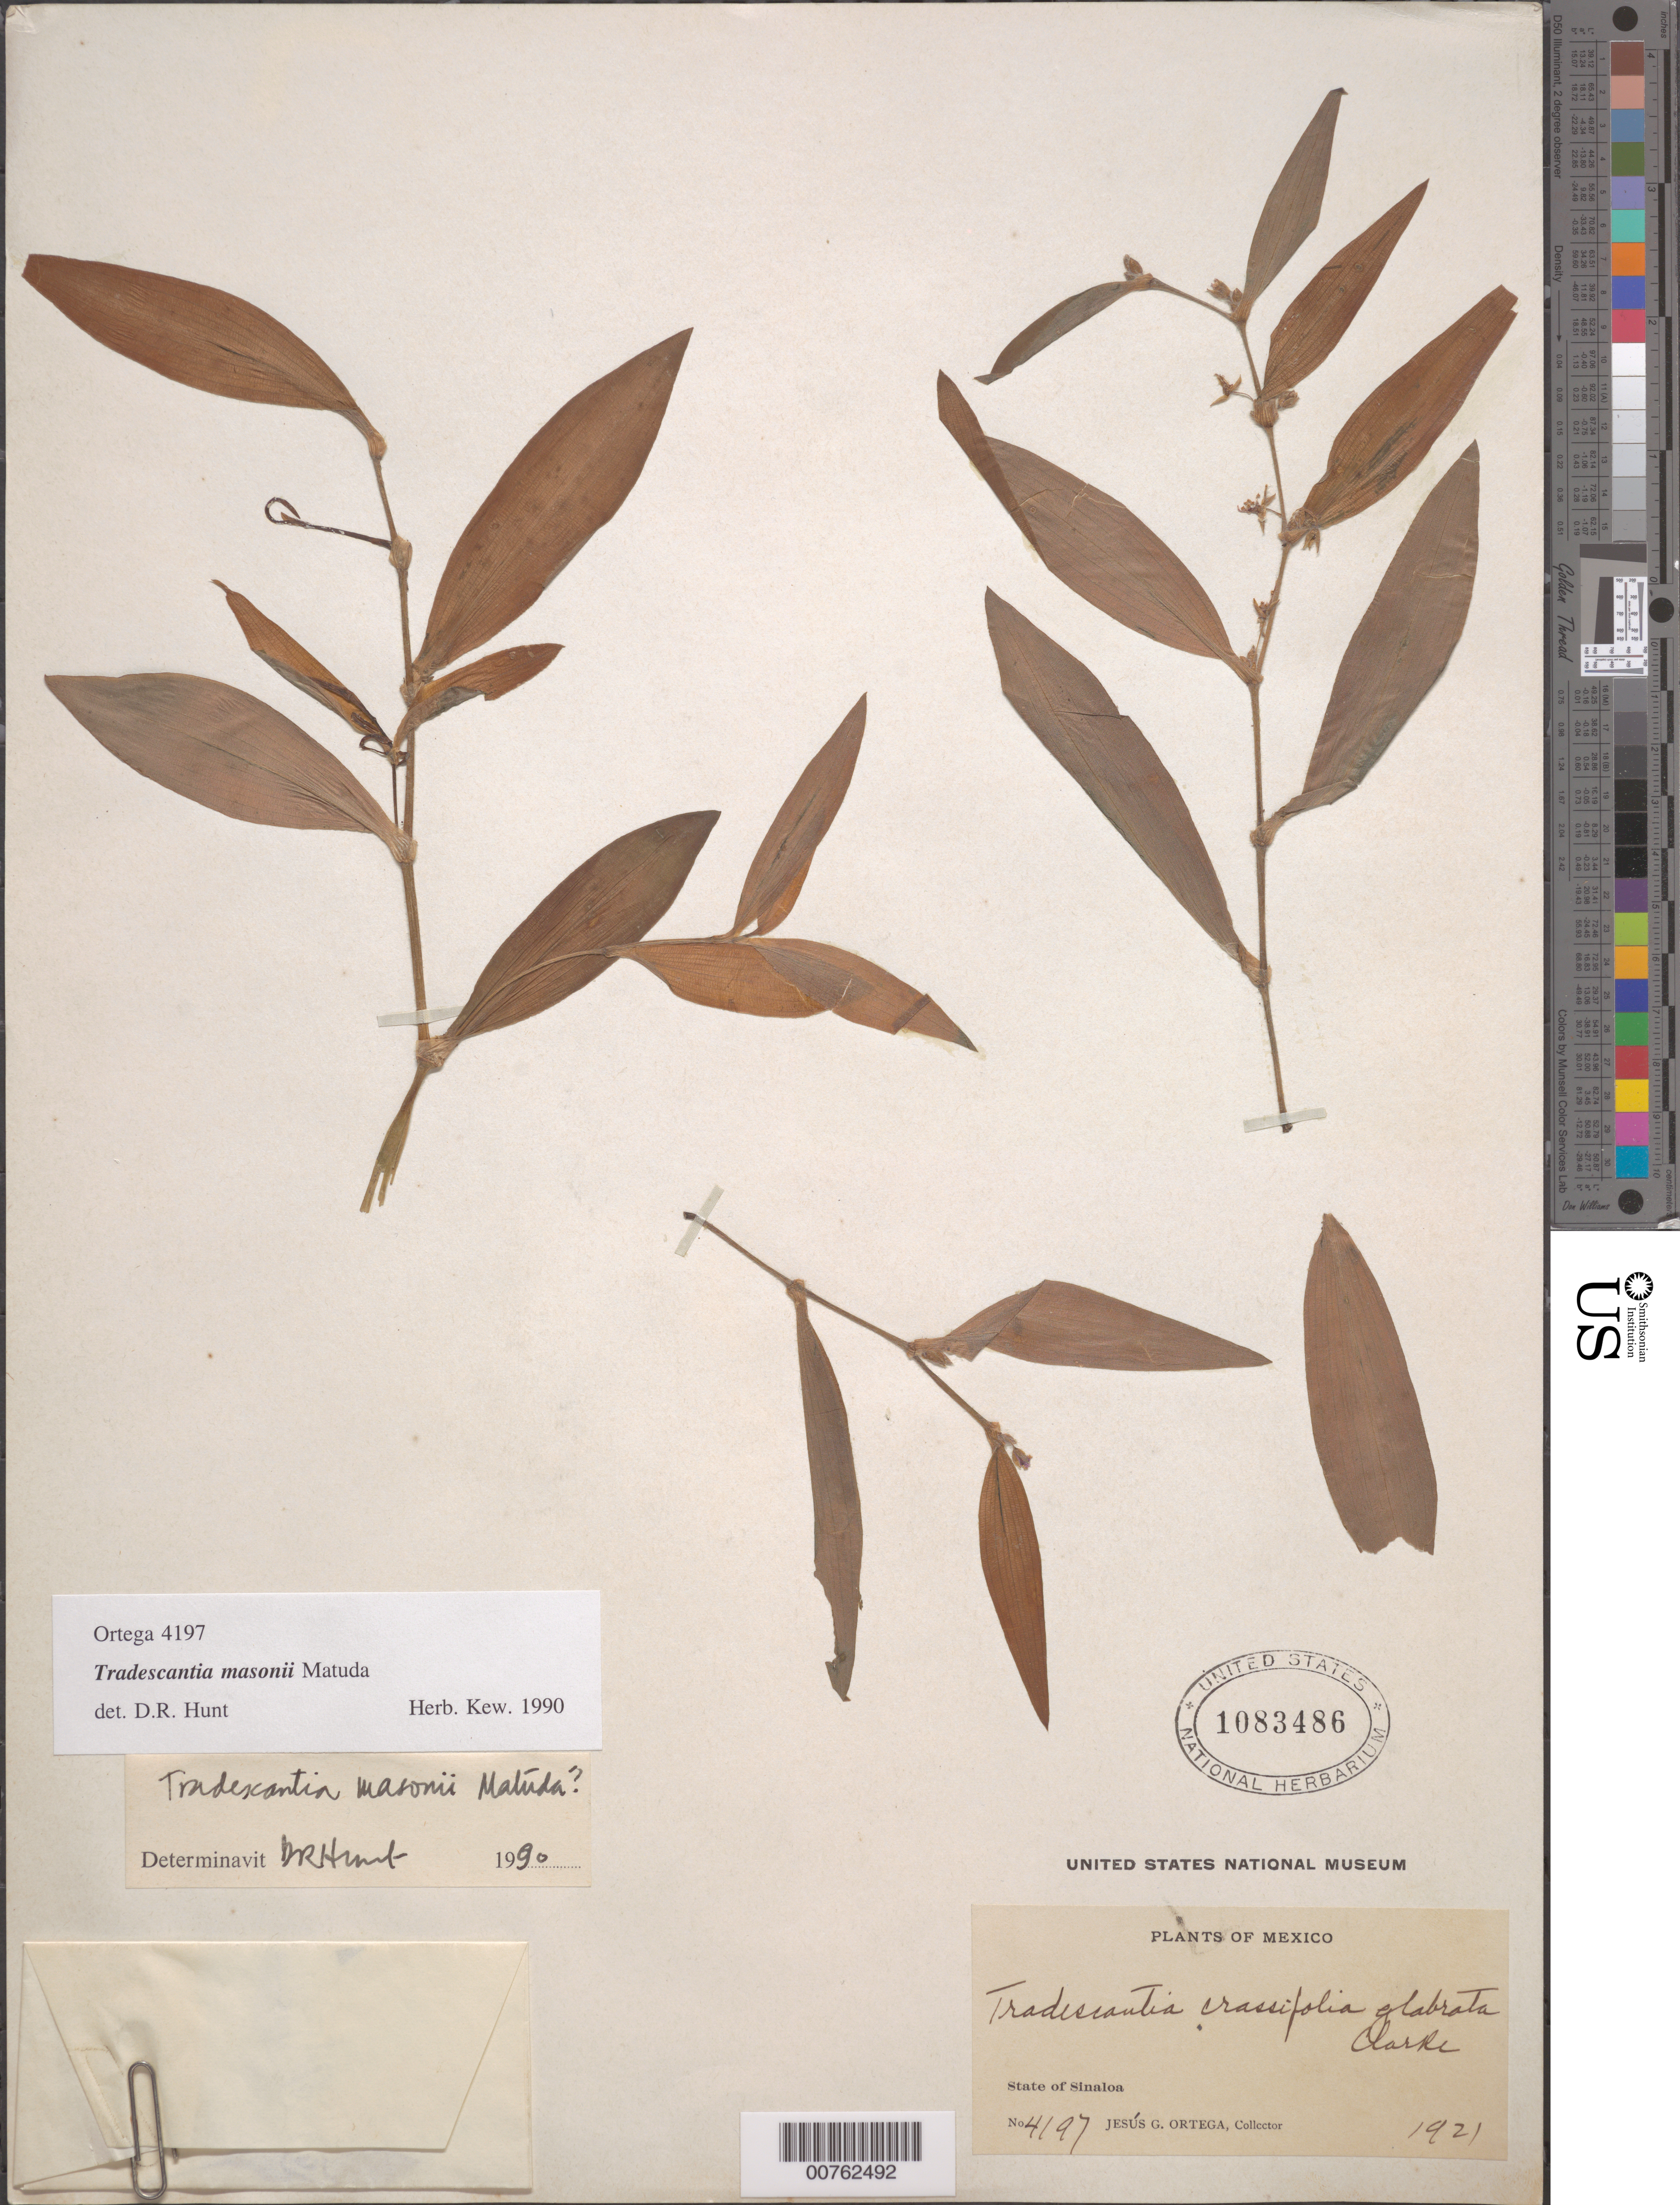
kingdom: Plantae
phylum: Tracheophyta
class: Liliopsida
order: Commelinales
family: Commelinaceae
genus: Tradescantia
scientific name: Tradescantia masonii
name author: Matuda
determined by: Hunt, D. R.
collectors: J. Ortega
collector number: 4197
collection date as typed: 1921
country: Mexico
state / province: Sinaloa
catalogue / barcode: US 1083486